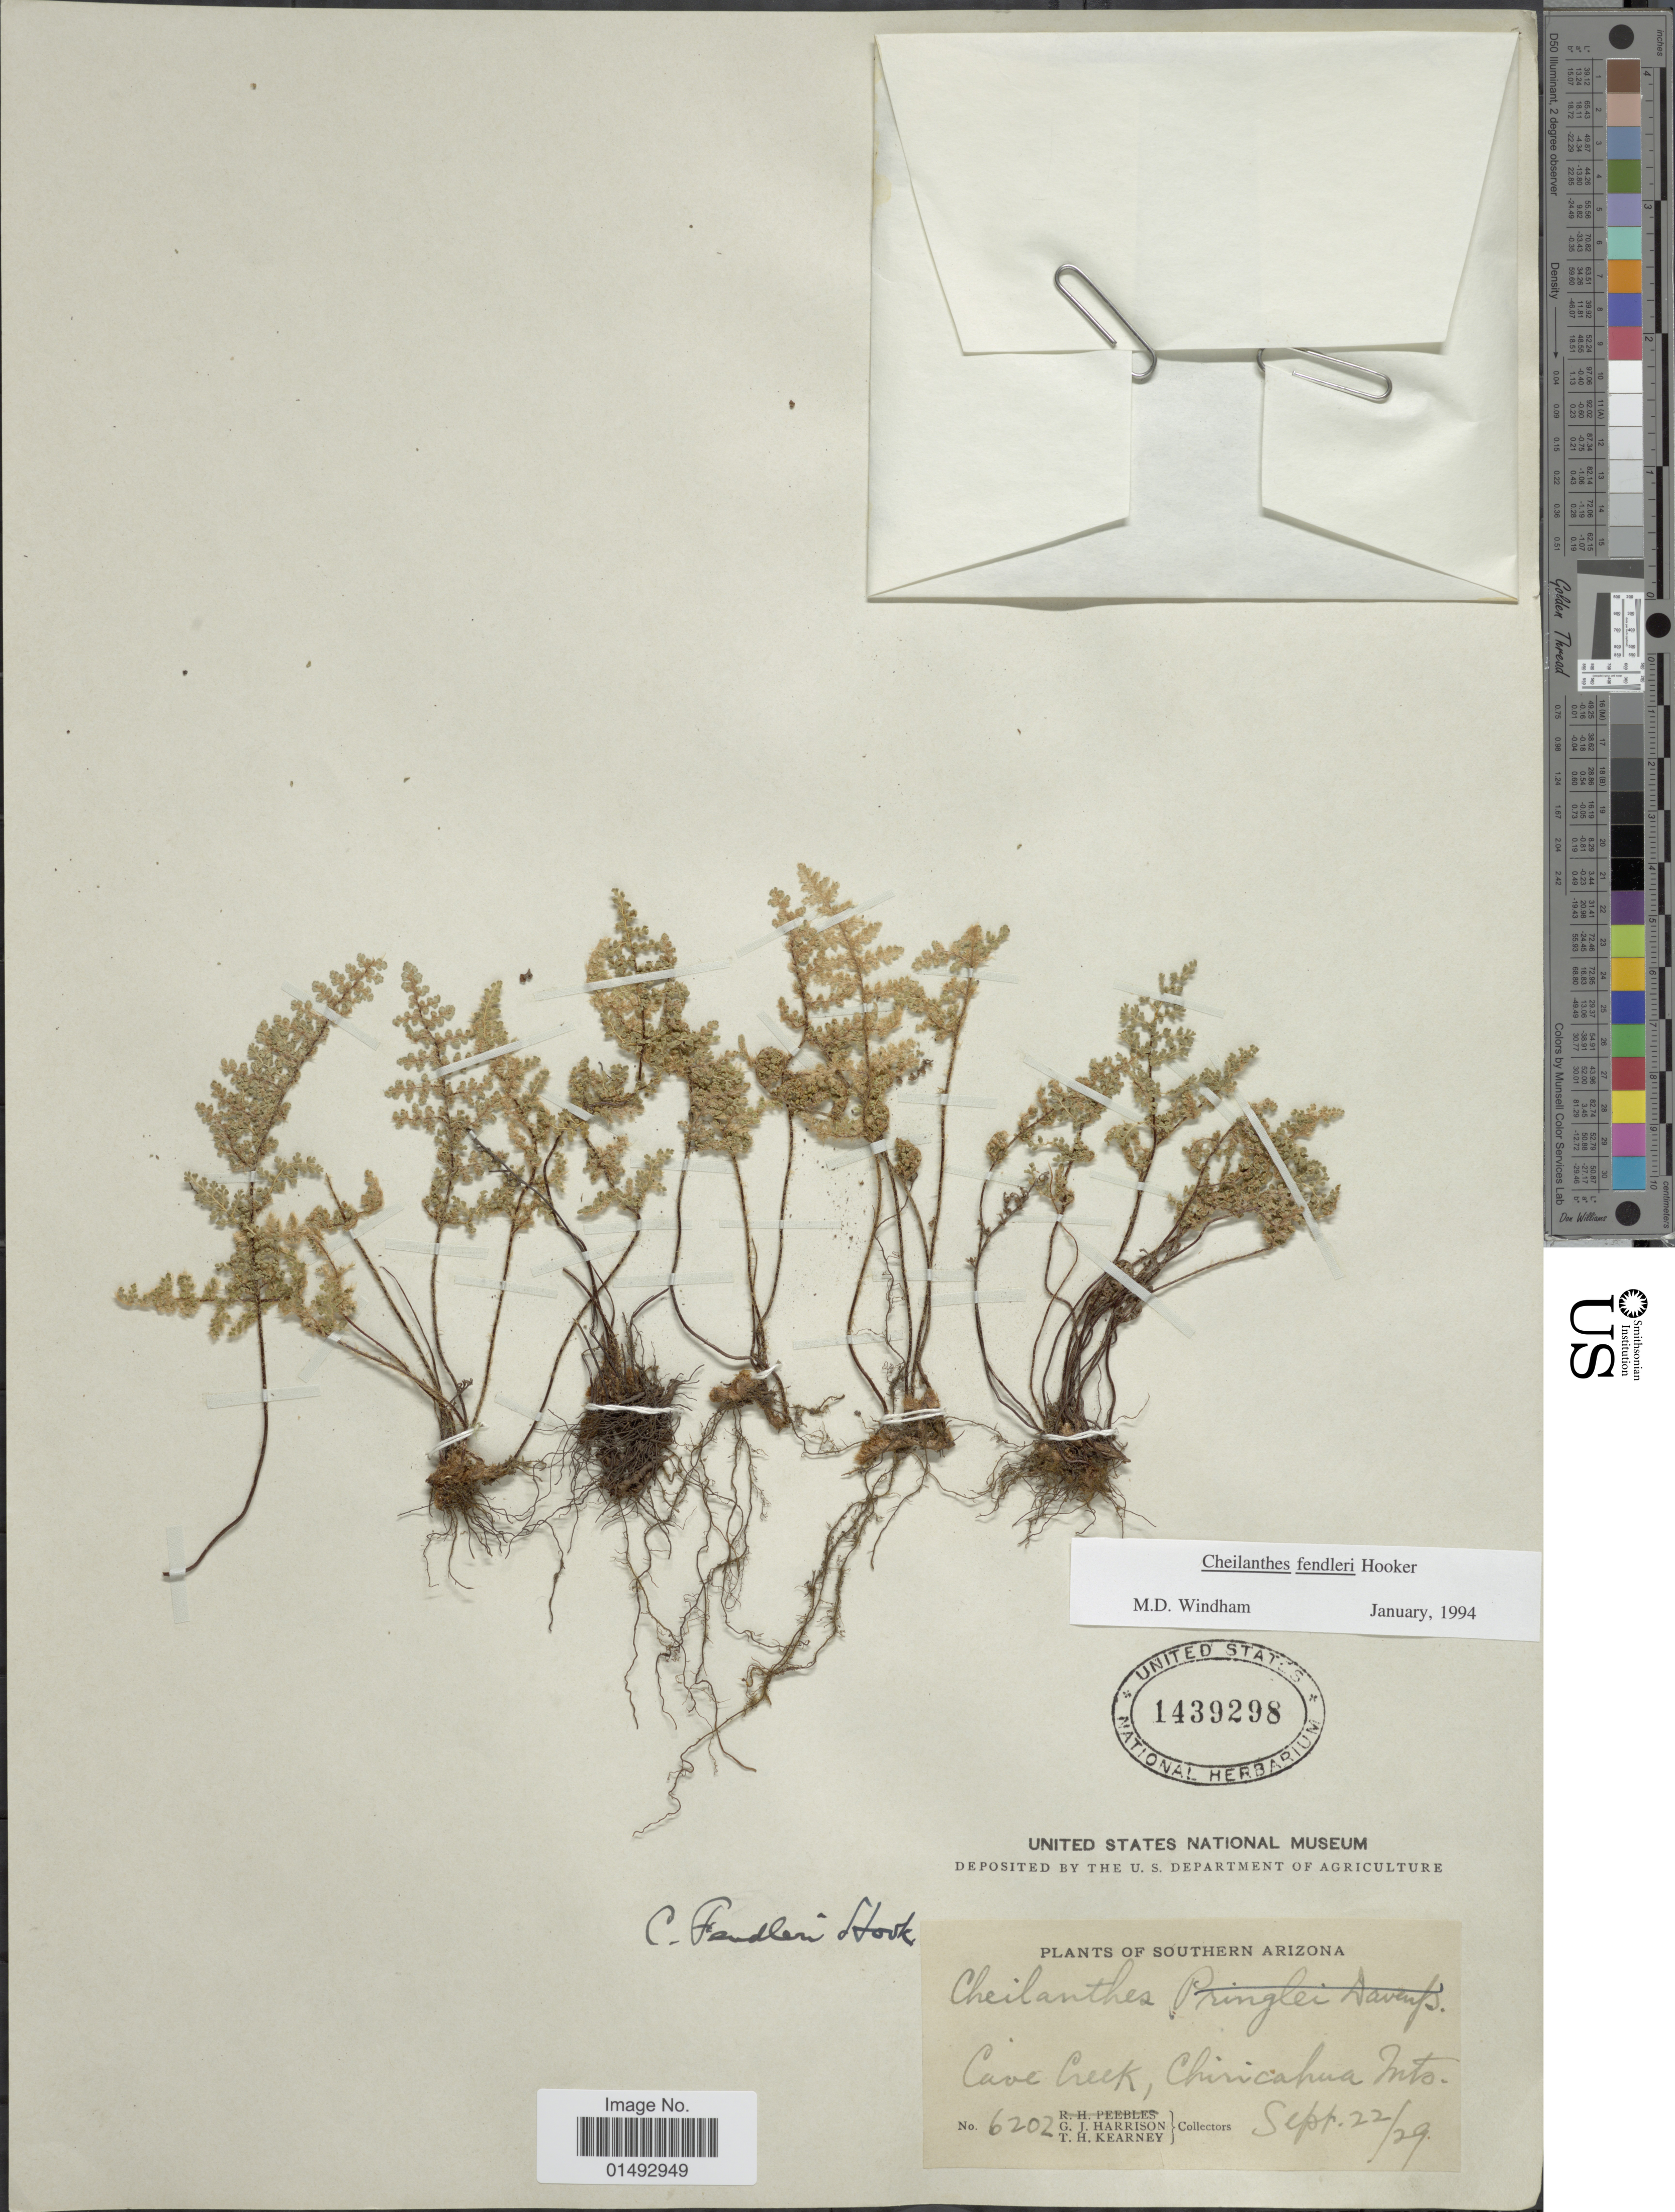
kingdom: Plantae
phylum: Tracheophyta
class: Polypodiopsida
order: Polypodiales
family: Pteridaceae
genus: Myriopteris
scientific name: Myriopteris fendleri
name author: (Hook.) E. Fourn.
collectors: G. J. Harrison & T. H. Kearney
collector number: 6202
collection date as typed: Transcribed d/m/y: 22/9/29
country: United States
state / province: Arizona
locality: Southern Arizona, cave Creek, Chiricahua Mts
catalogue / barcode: US 1439298